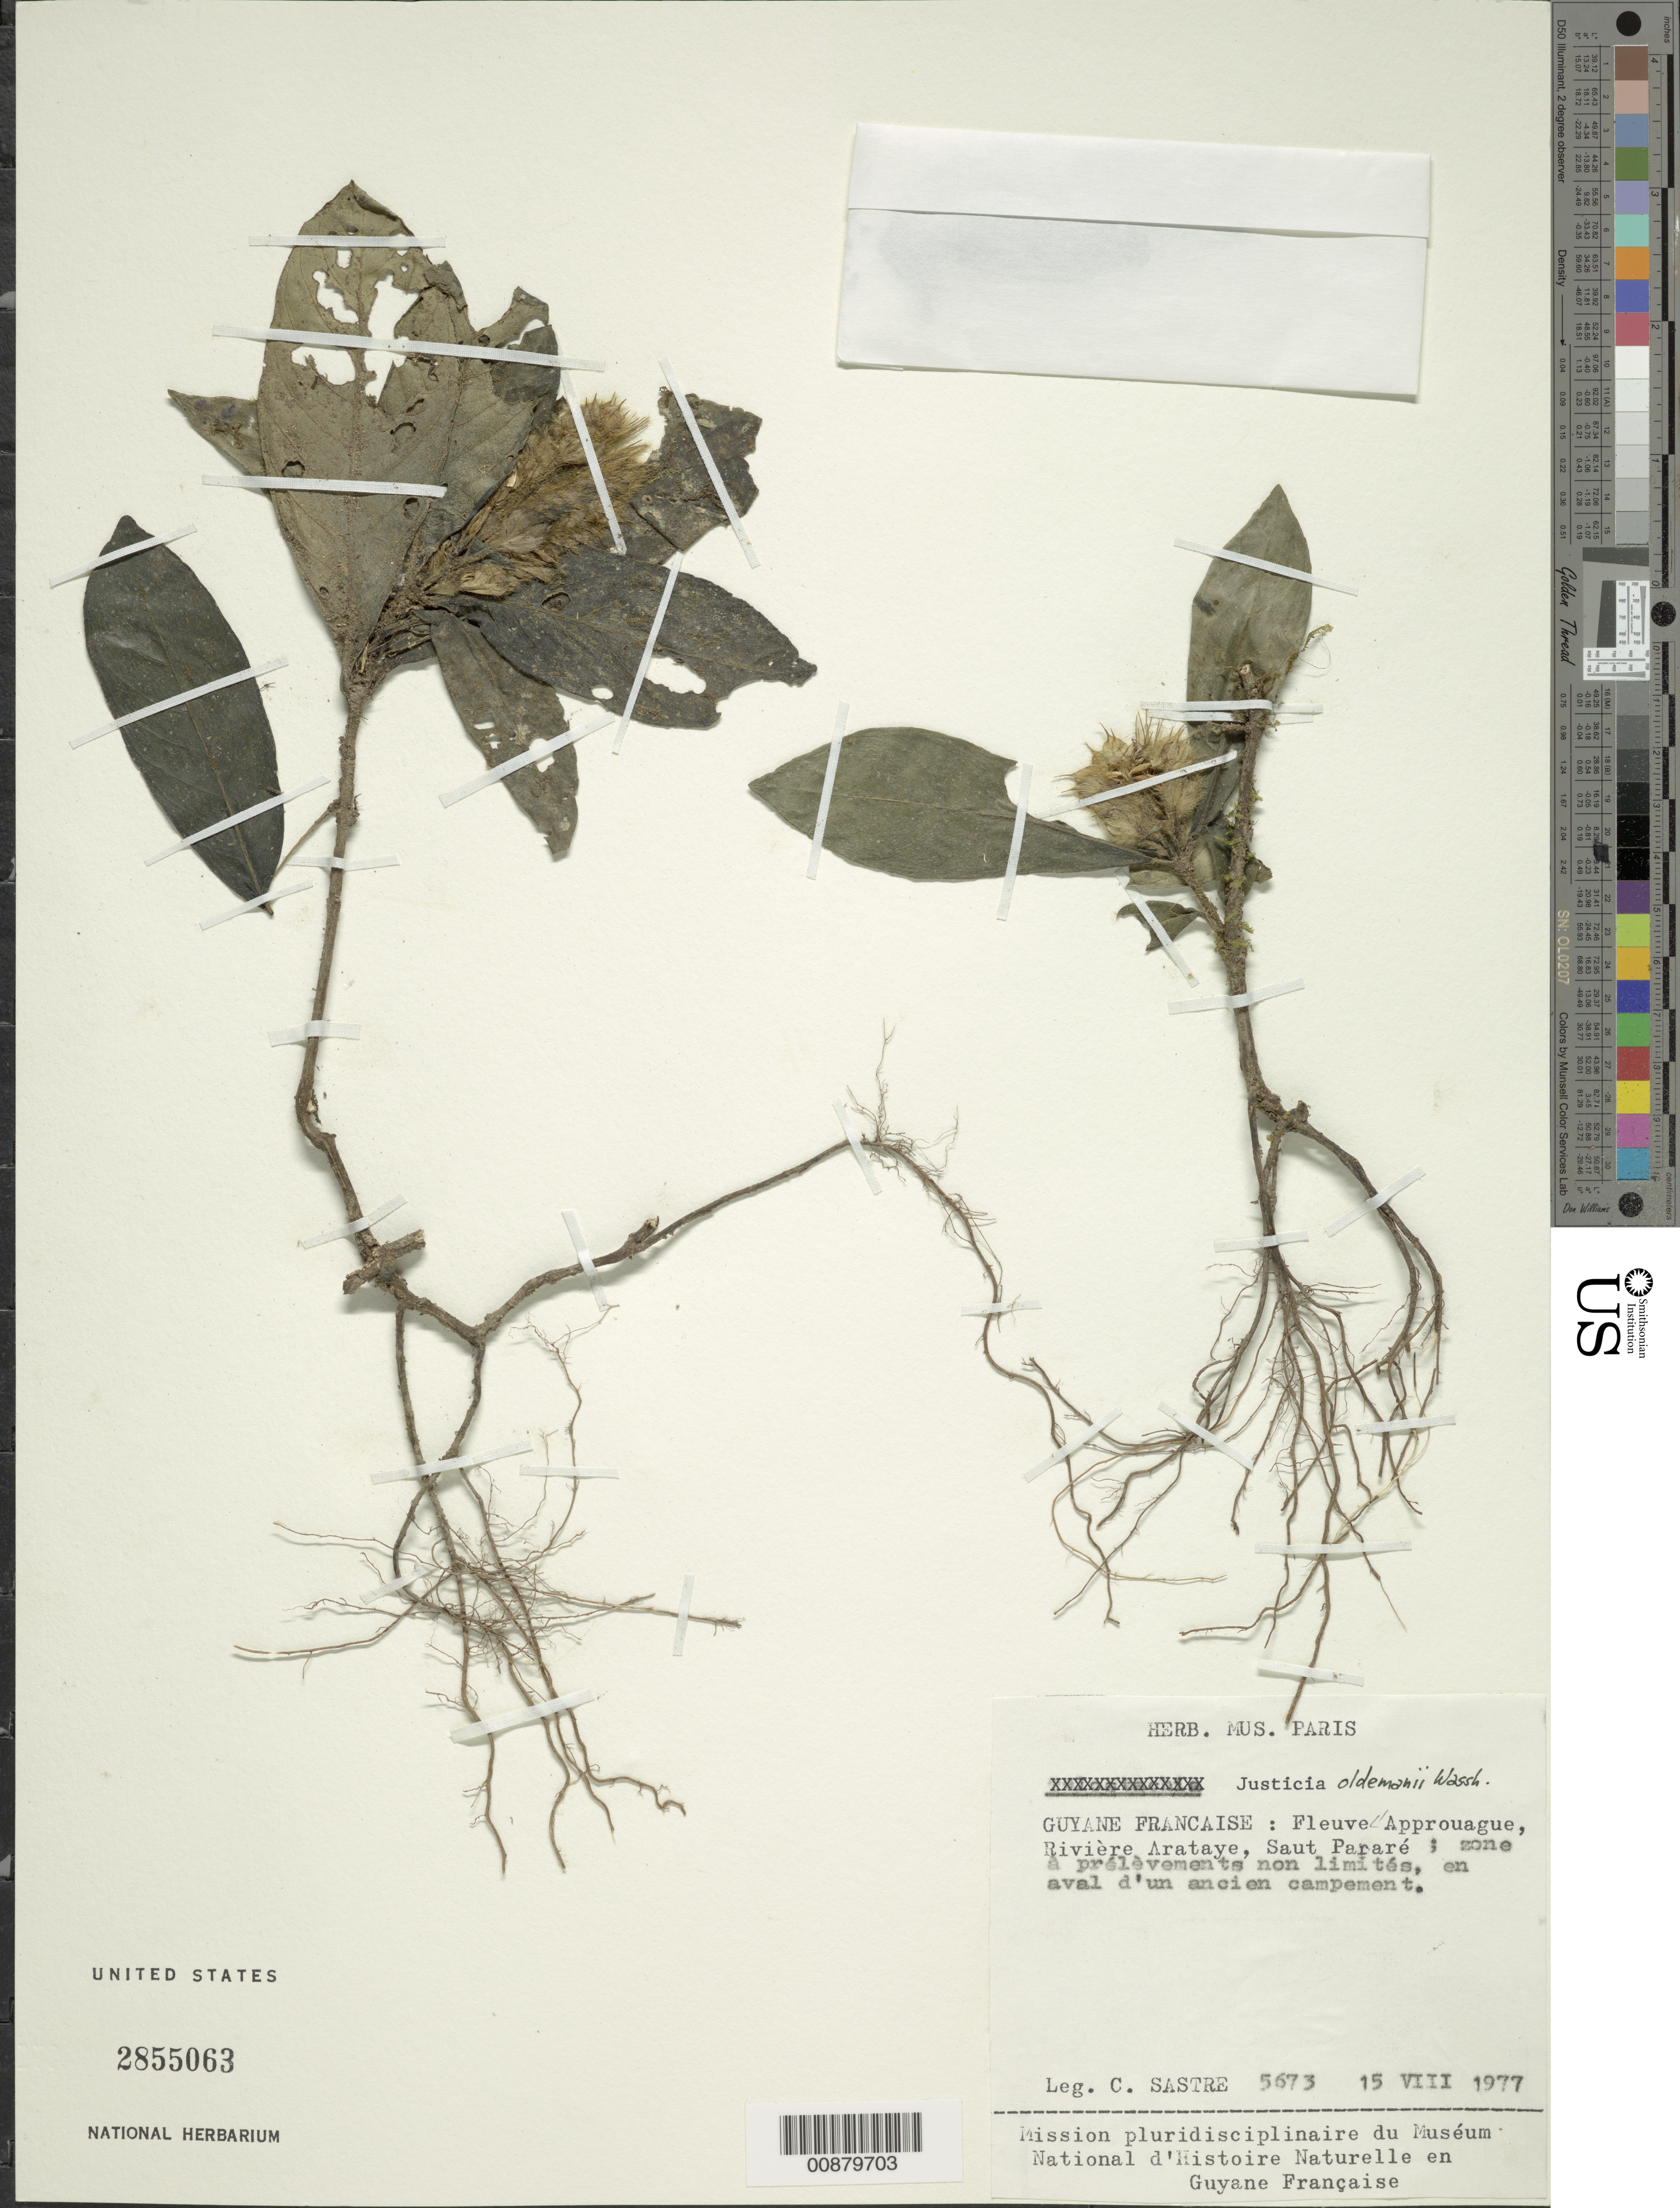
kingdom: Plantae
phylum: Tracheophyta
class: Magnoliopsida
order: Lamiales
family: Acanthaceae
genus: Justicia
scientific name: Justicia oldemanii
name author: Wassh.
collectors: C. H. L. Sastre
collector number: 5673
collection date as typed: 15-Aug-77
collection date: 1977-08-15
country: French Guiana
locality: Saut Pararé, Rivière Arataye, Fleuve Approuague; zone a prelevements non limites, en aval d'un ancien campement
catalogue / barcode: US 2855063